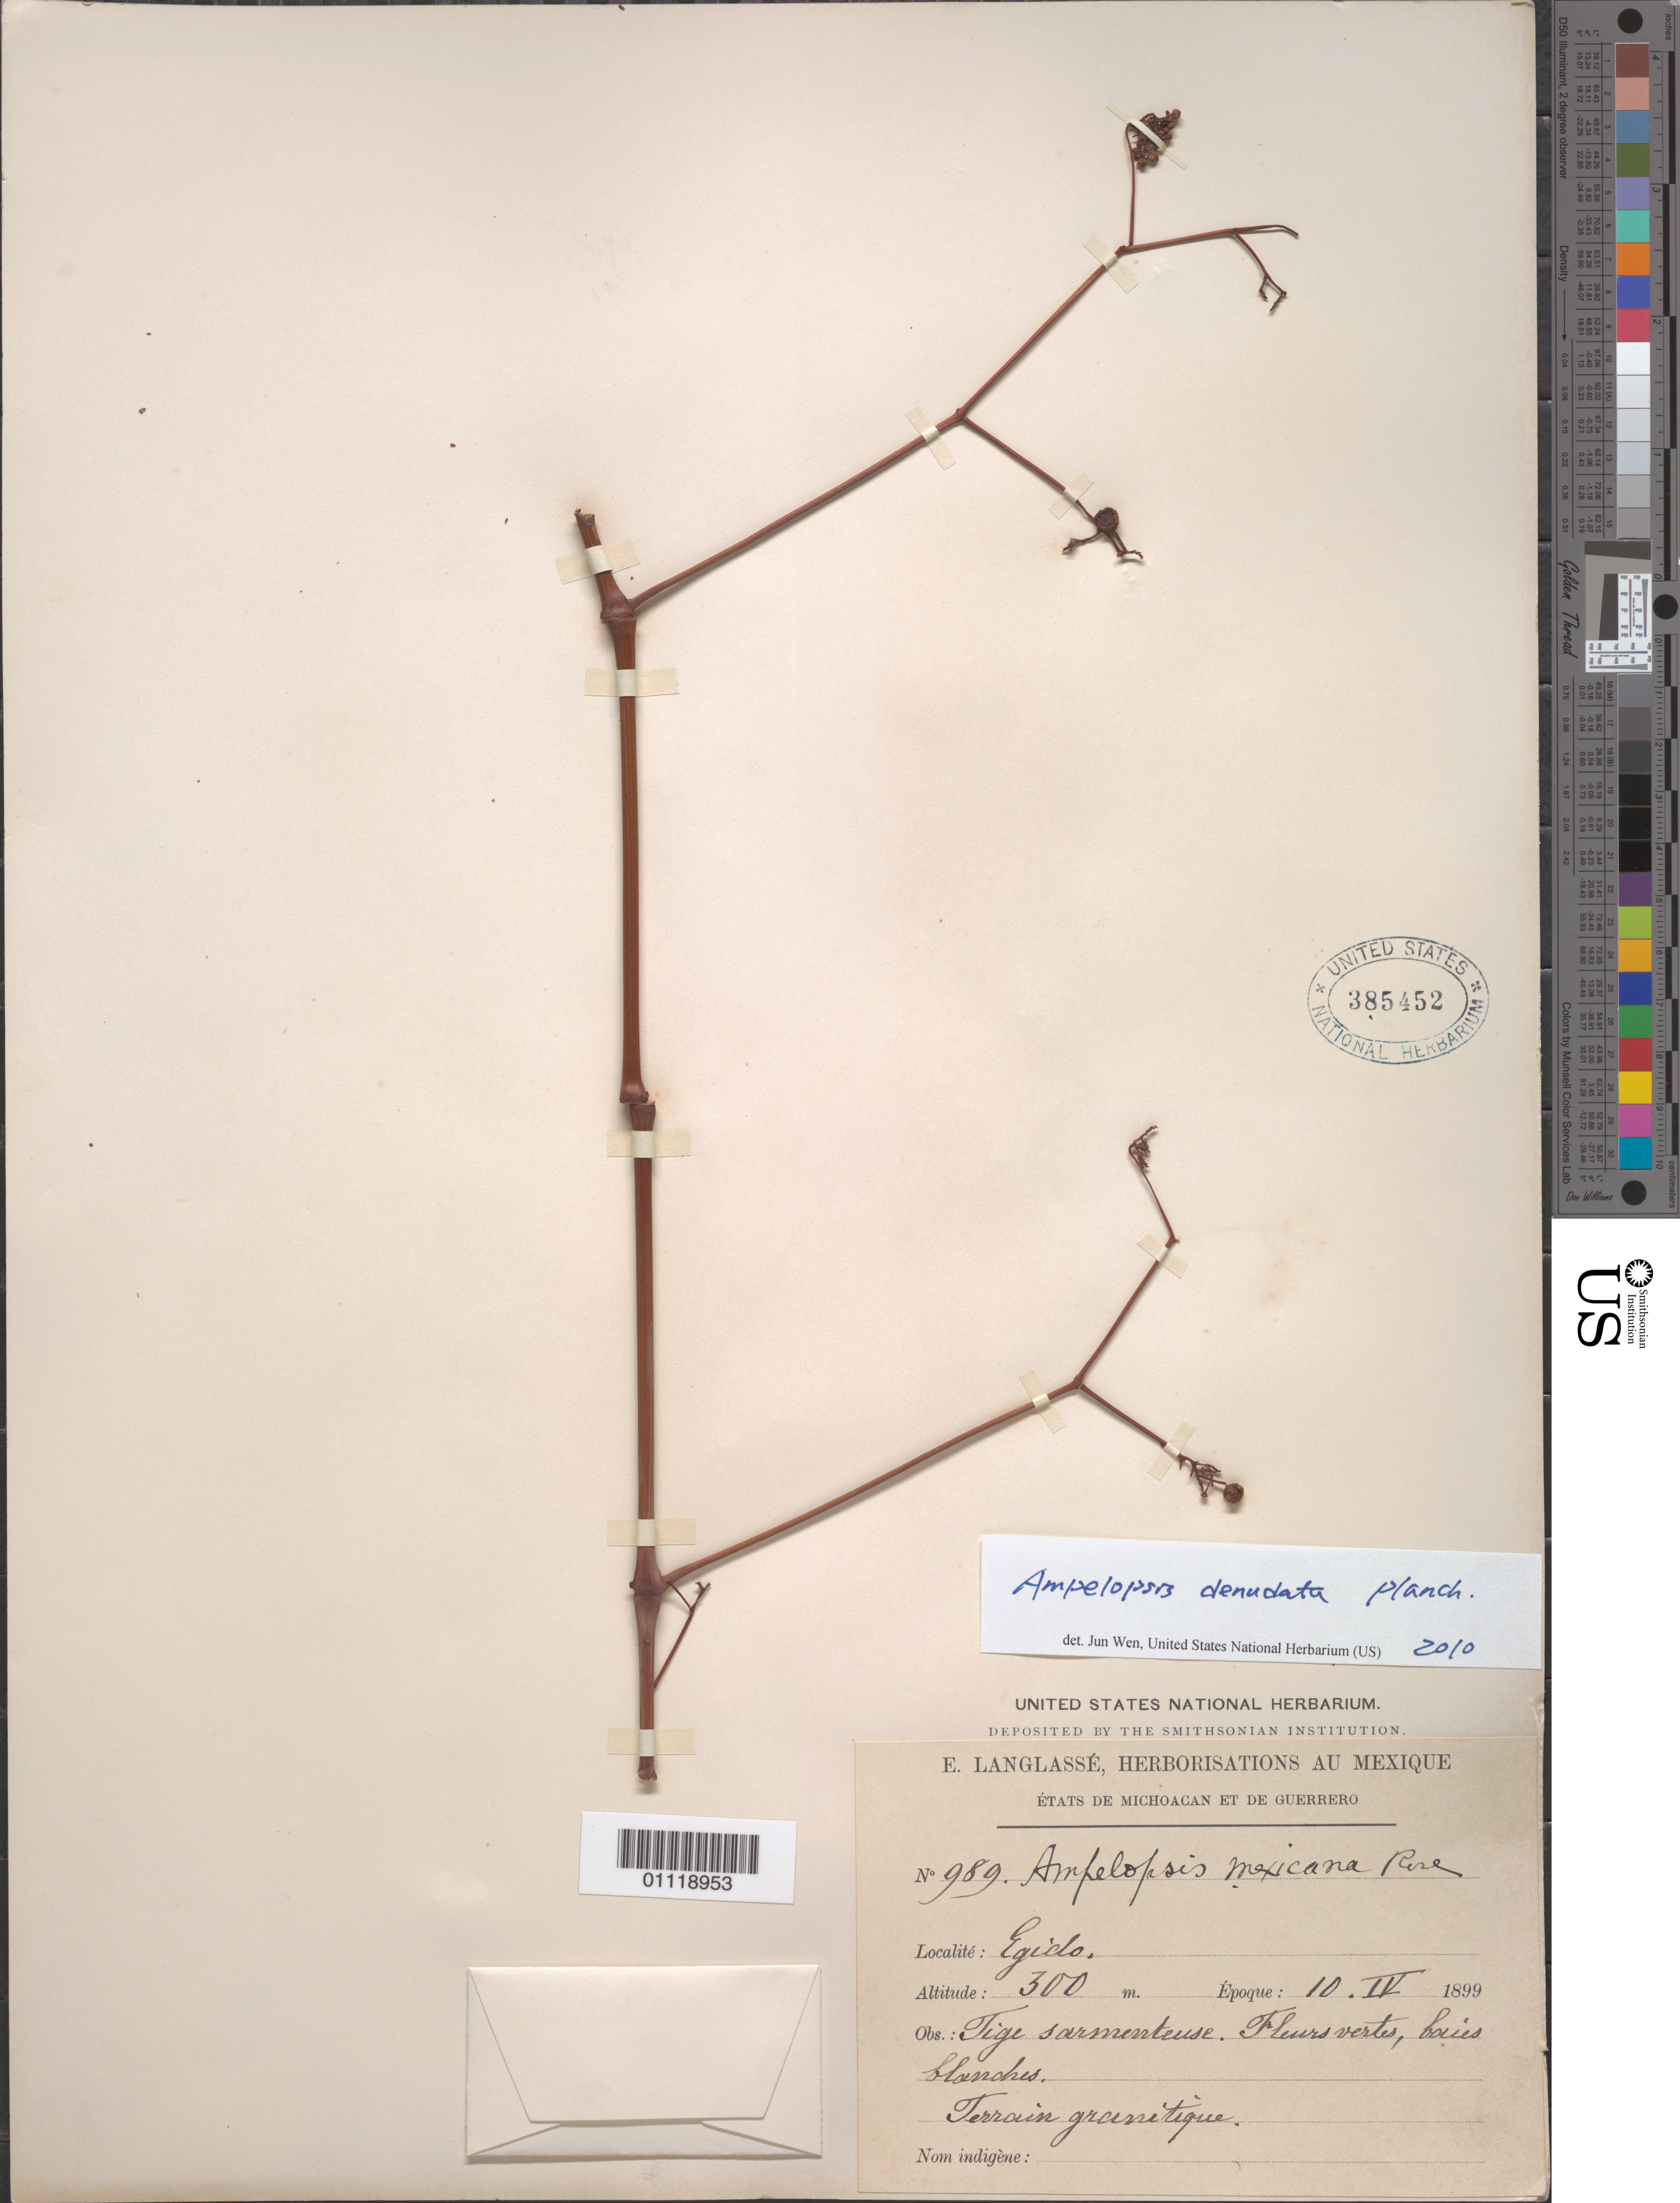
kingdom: Plantae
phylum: Tracheophyta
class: Magnoliopsida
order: Vitales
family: Vitaceae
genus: Ampelopsis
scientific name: Ampelopsis denudata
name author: Planch.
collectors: E. Langlassé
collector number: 989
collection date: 1899-04-10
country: Mexico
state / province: Michoacán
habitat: Terrain granitique.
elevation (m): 300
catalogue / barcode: US 385452